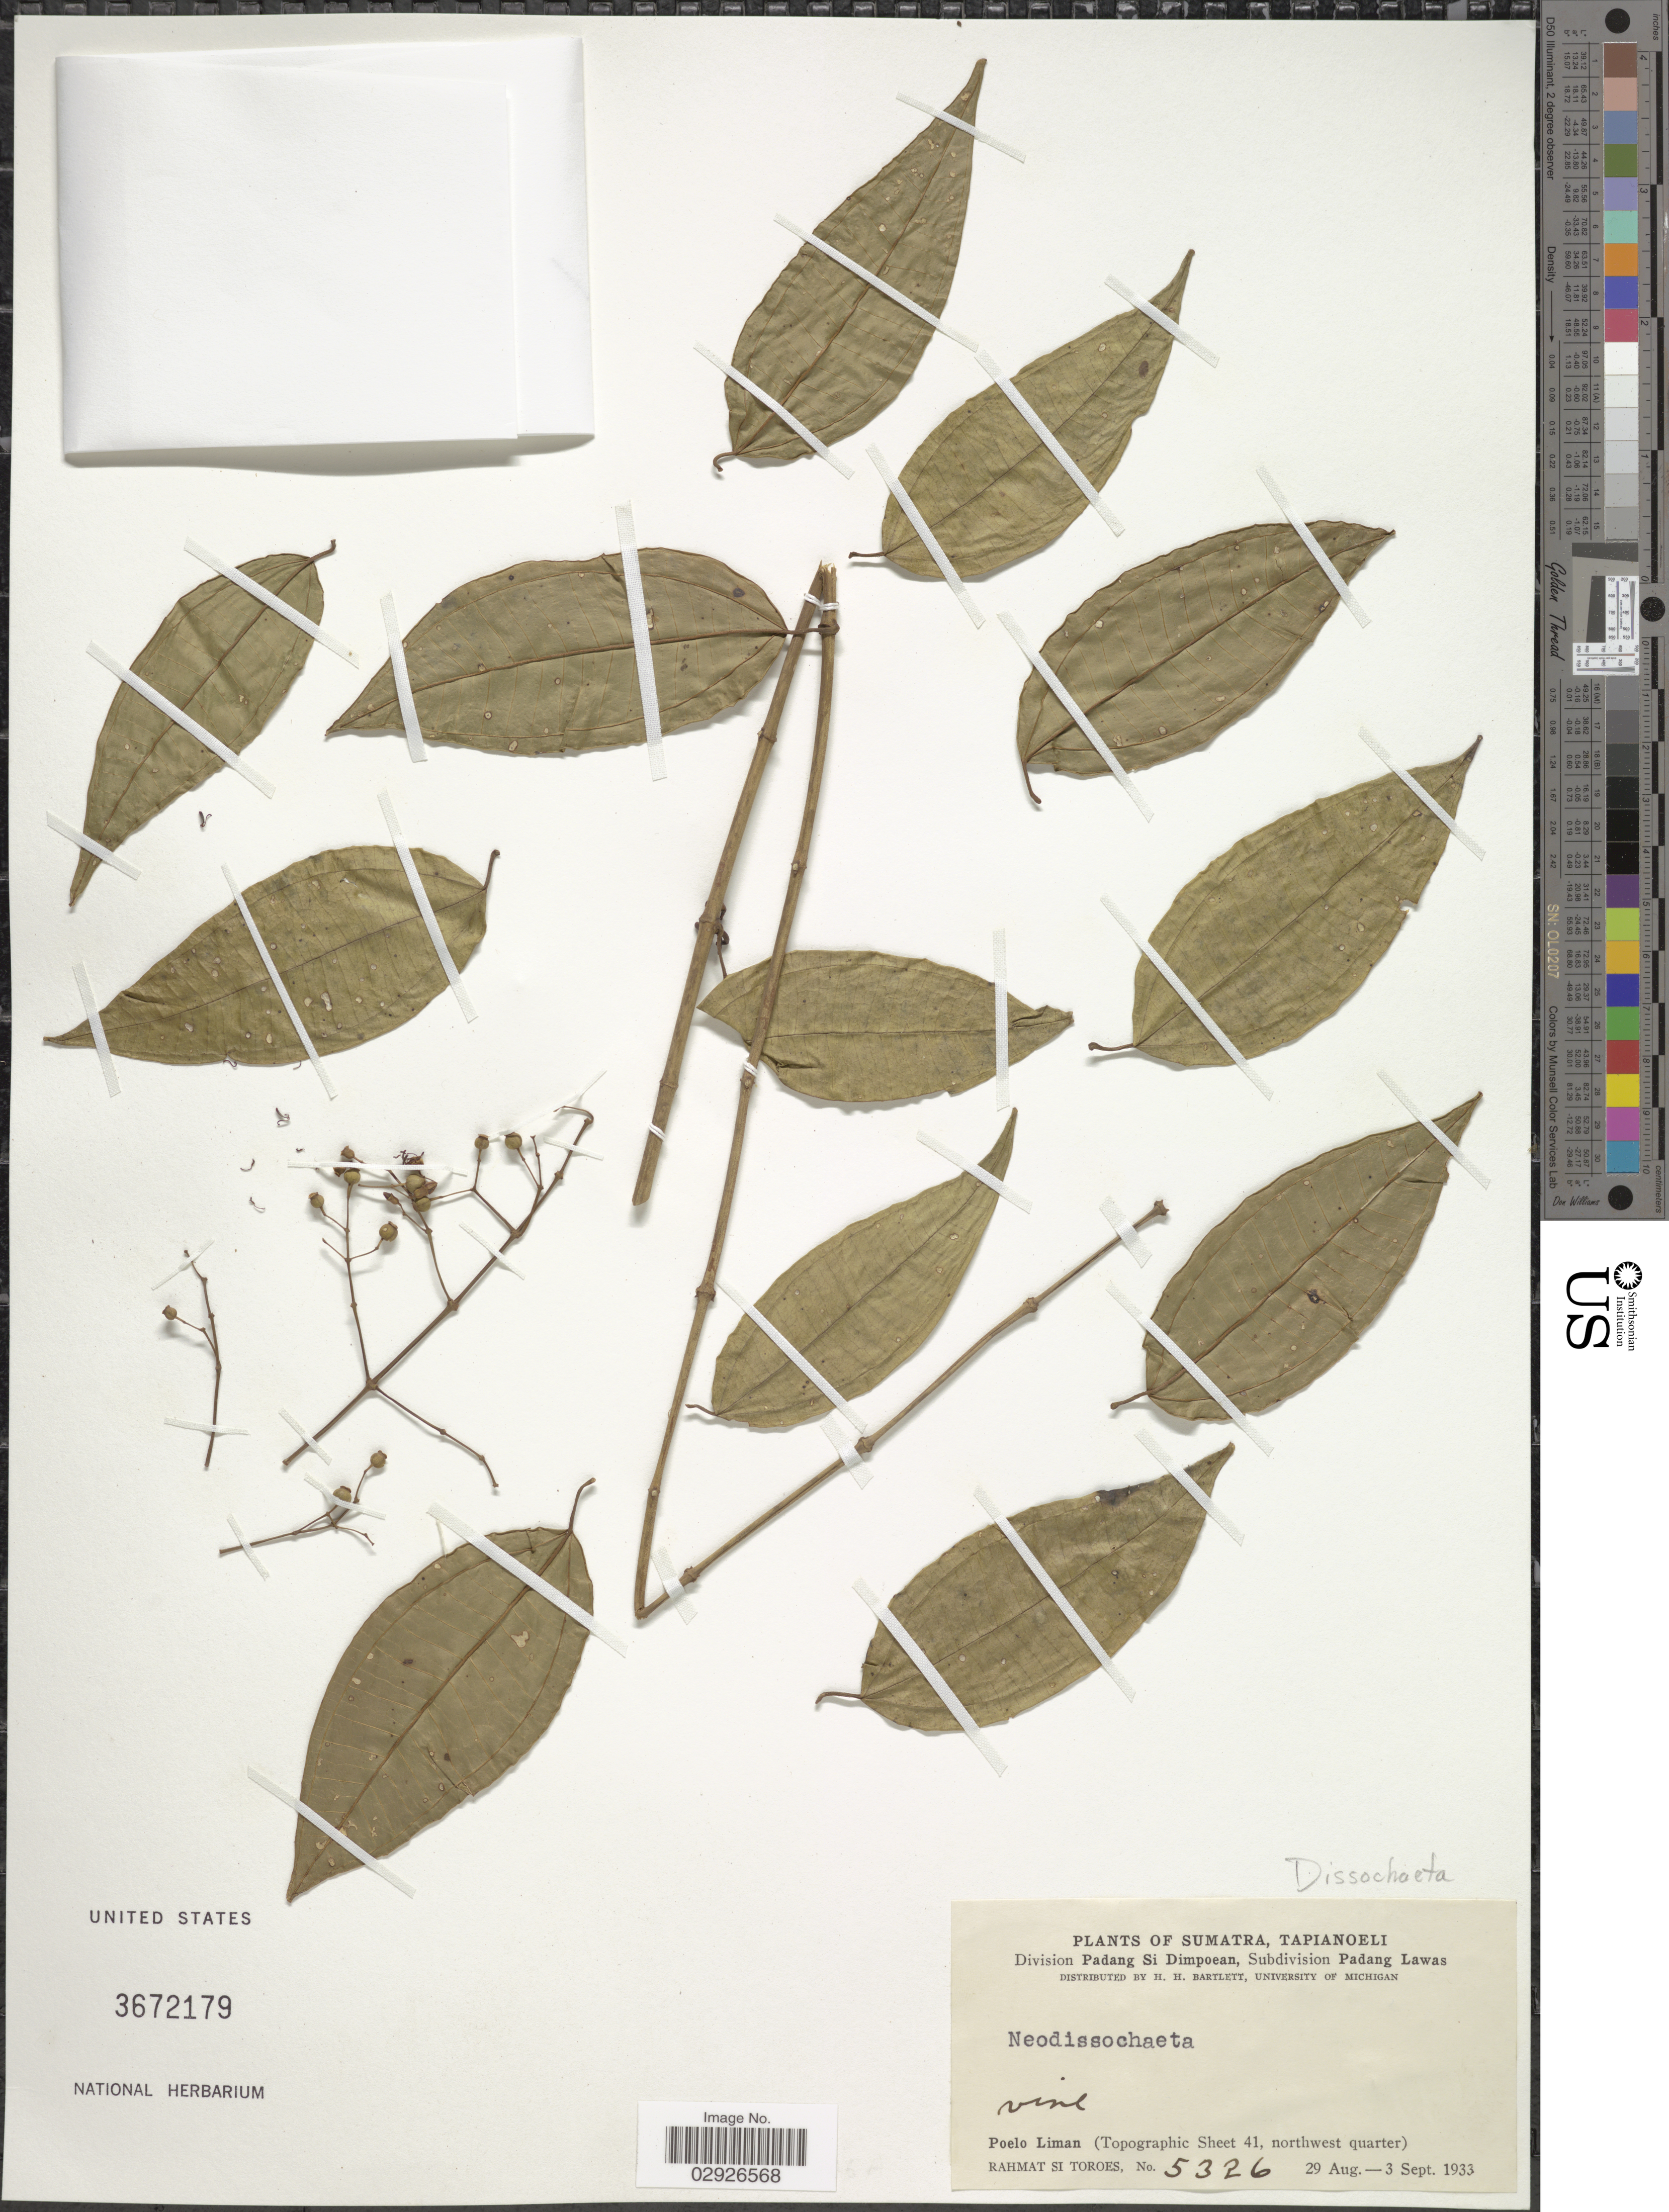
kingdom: Plantae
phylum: Tracheophyta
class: Magnoliopsida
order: Myrtales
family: Melastomataceae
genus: Dissochaeta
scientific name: Dissochaeta sp.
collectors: Rahmat Si Boeea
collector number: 5326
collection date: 1933-08-29/1933-09-03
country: Indonesia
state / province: Sumatra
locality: Tapianoeli. Division Padang Si Dimpoean, Subdivision Padang Lawas. Poelo Liman (Topographic Sheet 41, northwest quarter).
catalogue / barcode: US 3672179